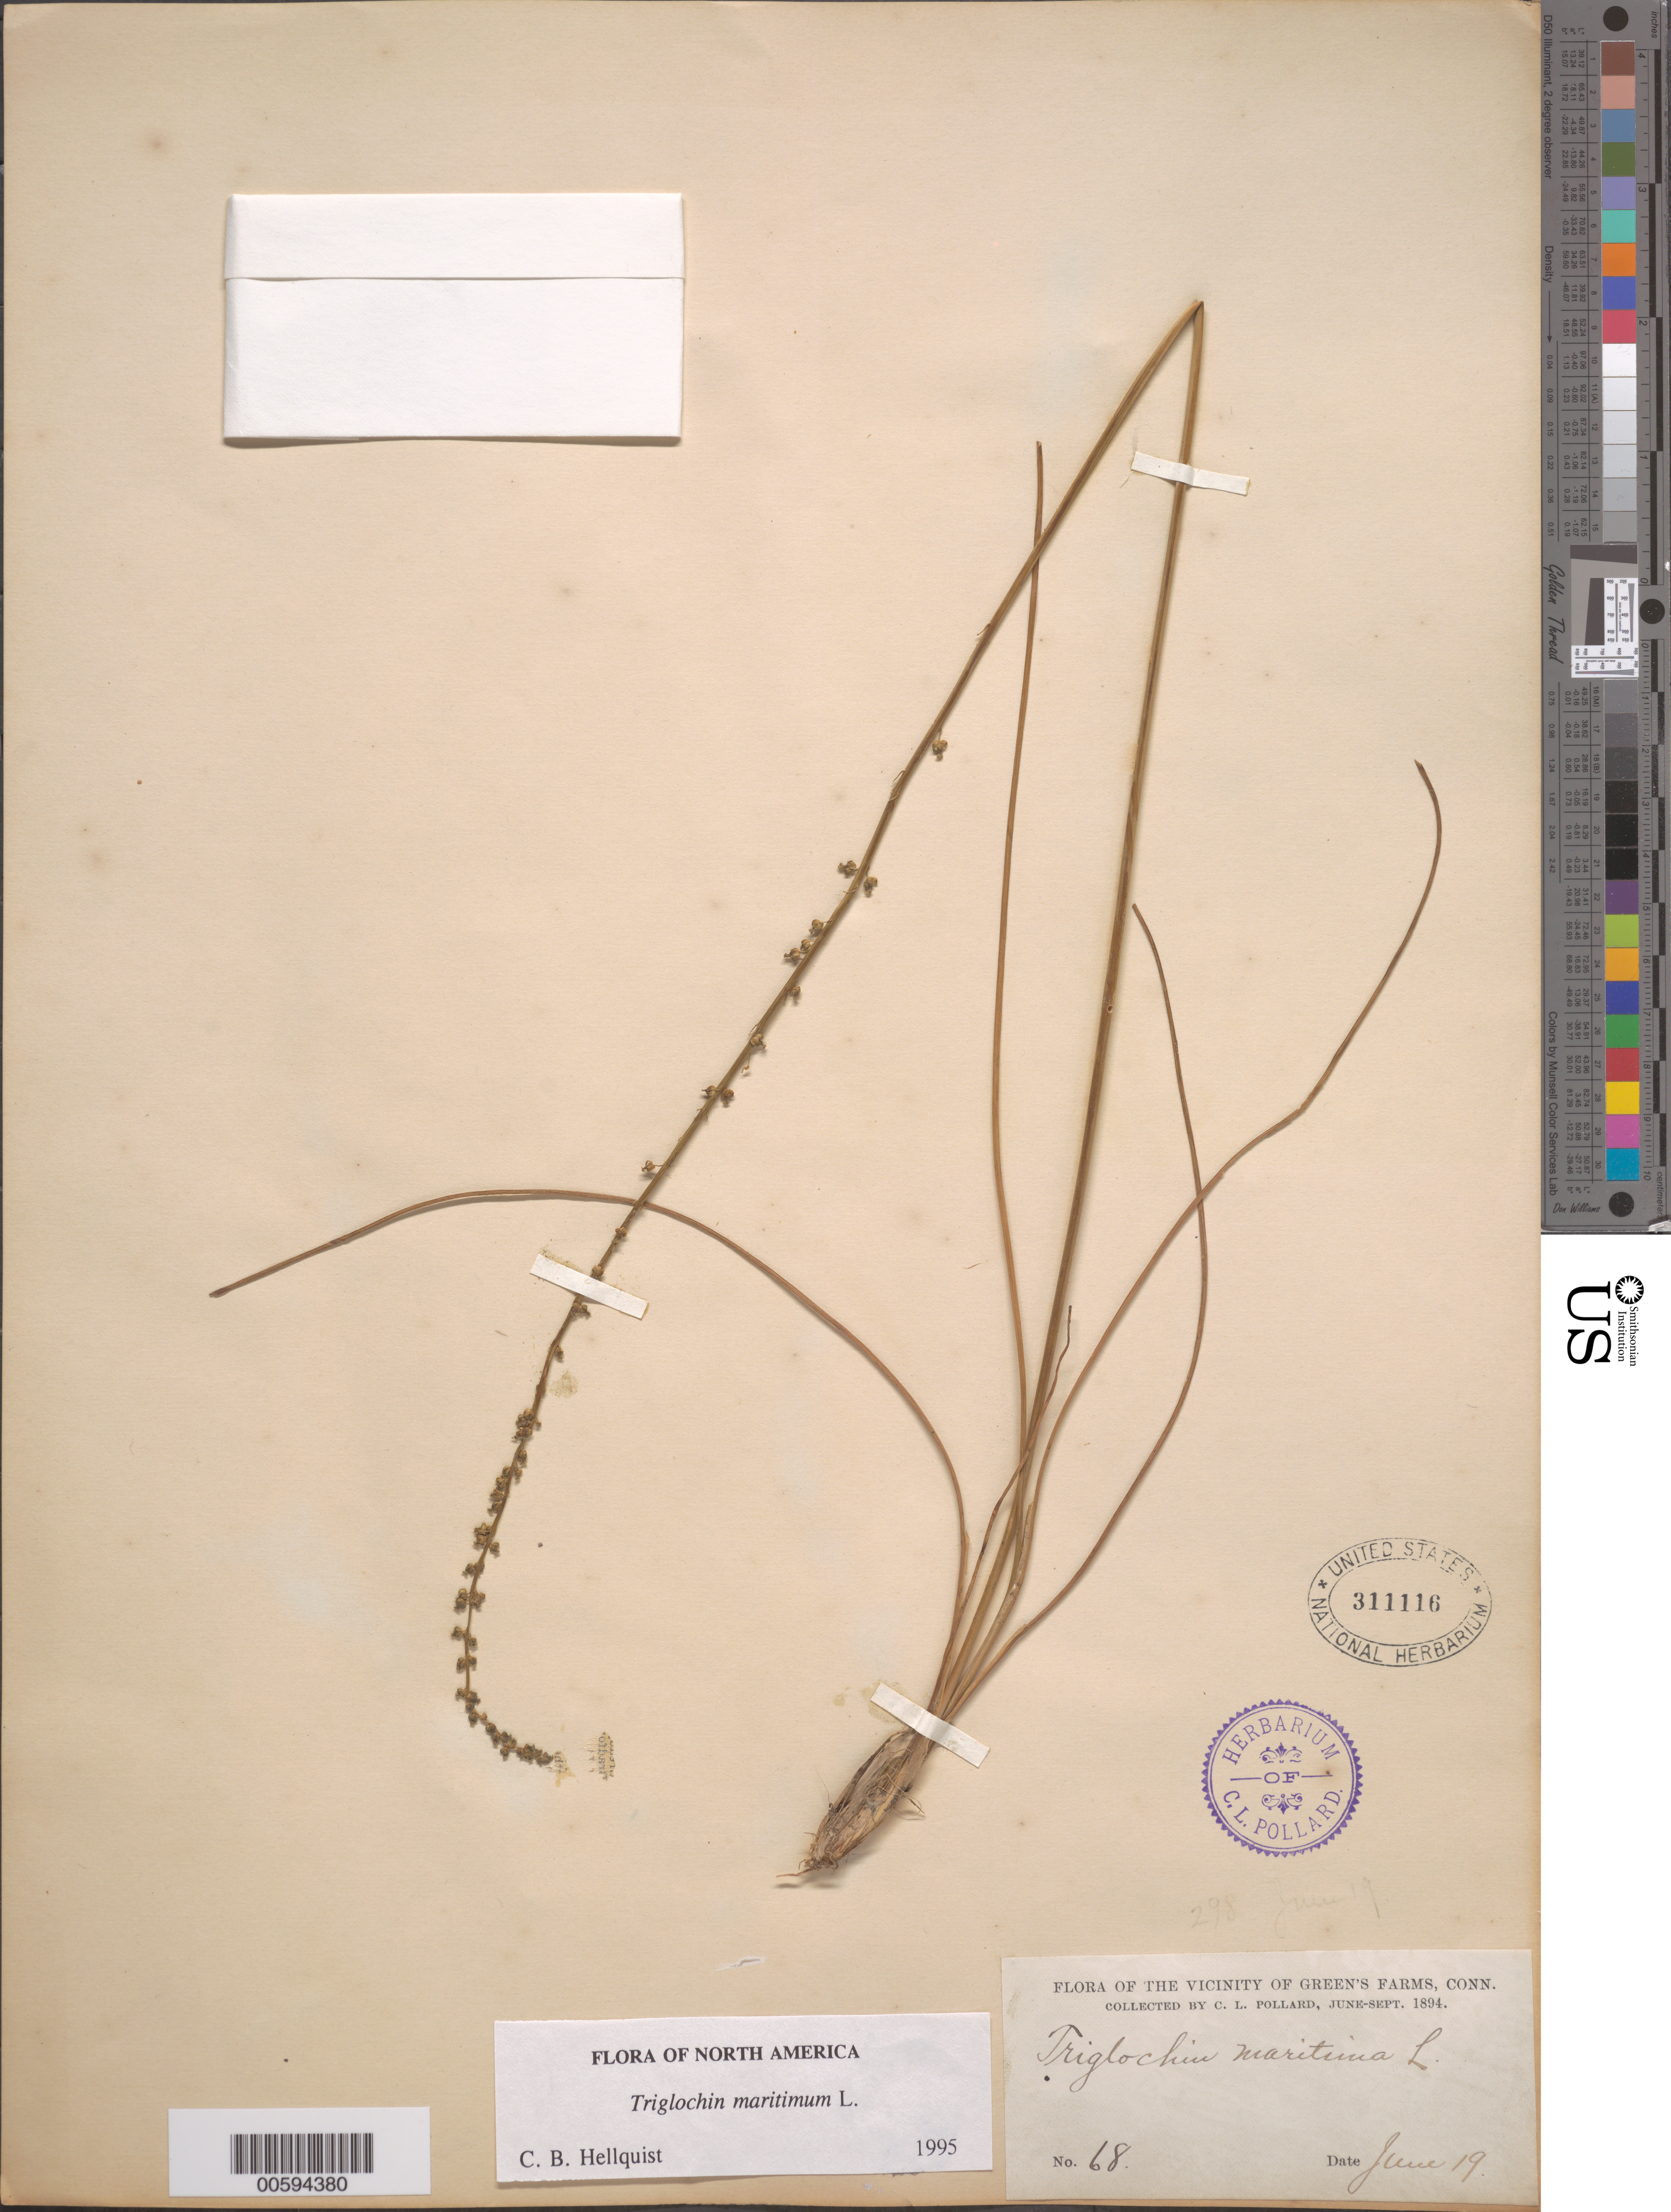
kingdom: Plantae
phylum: Tracheophyta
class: Liliopsida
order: Alismatales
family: Juncaginaceae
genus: Triglochin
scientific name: Triglochin maritima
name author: L.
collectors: C. L. Pollard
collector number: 68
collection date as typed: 19 Jun 1894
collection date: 1894-06-19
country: United States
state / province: Connecticut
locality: Green's Farms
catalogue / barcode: US 311116